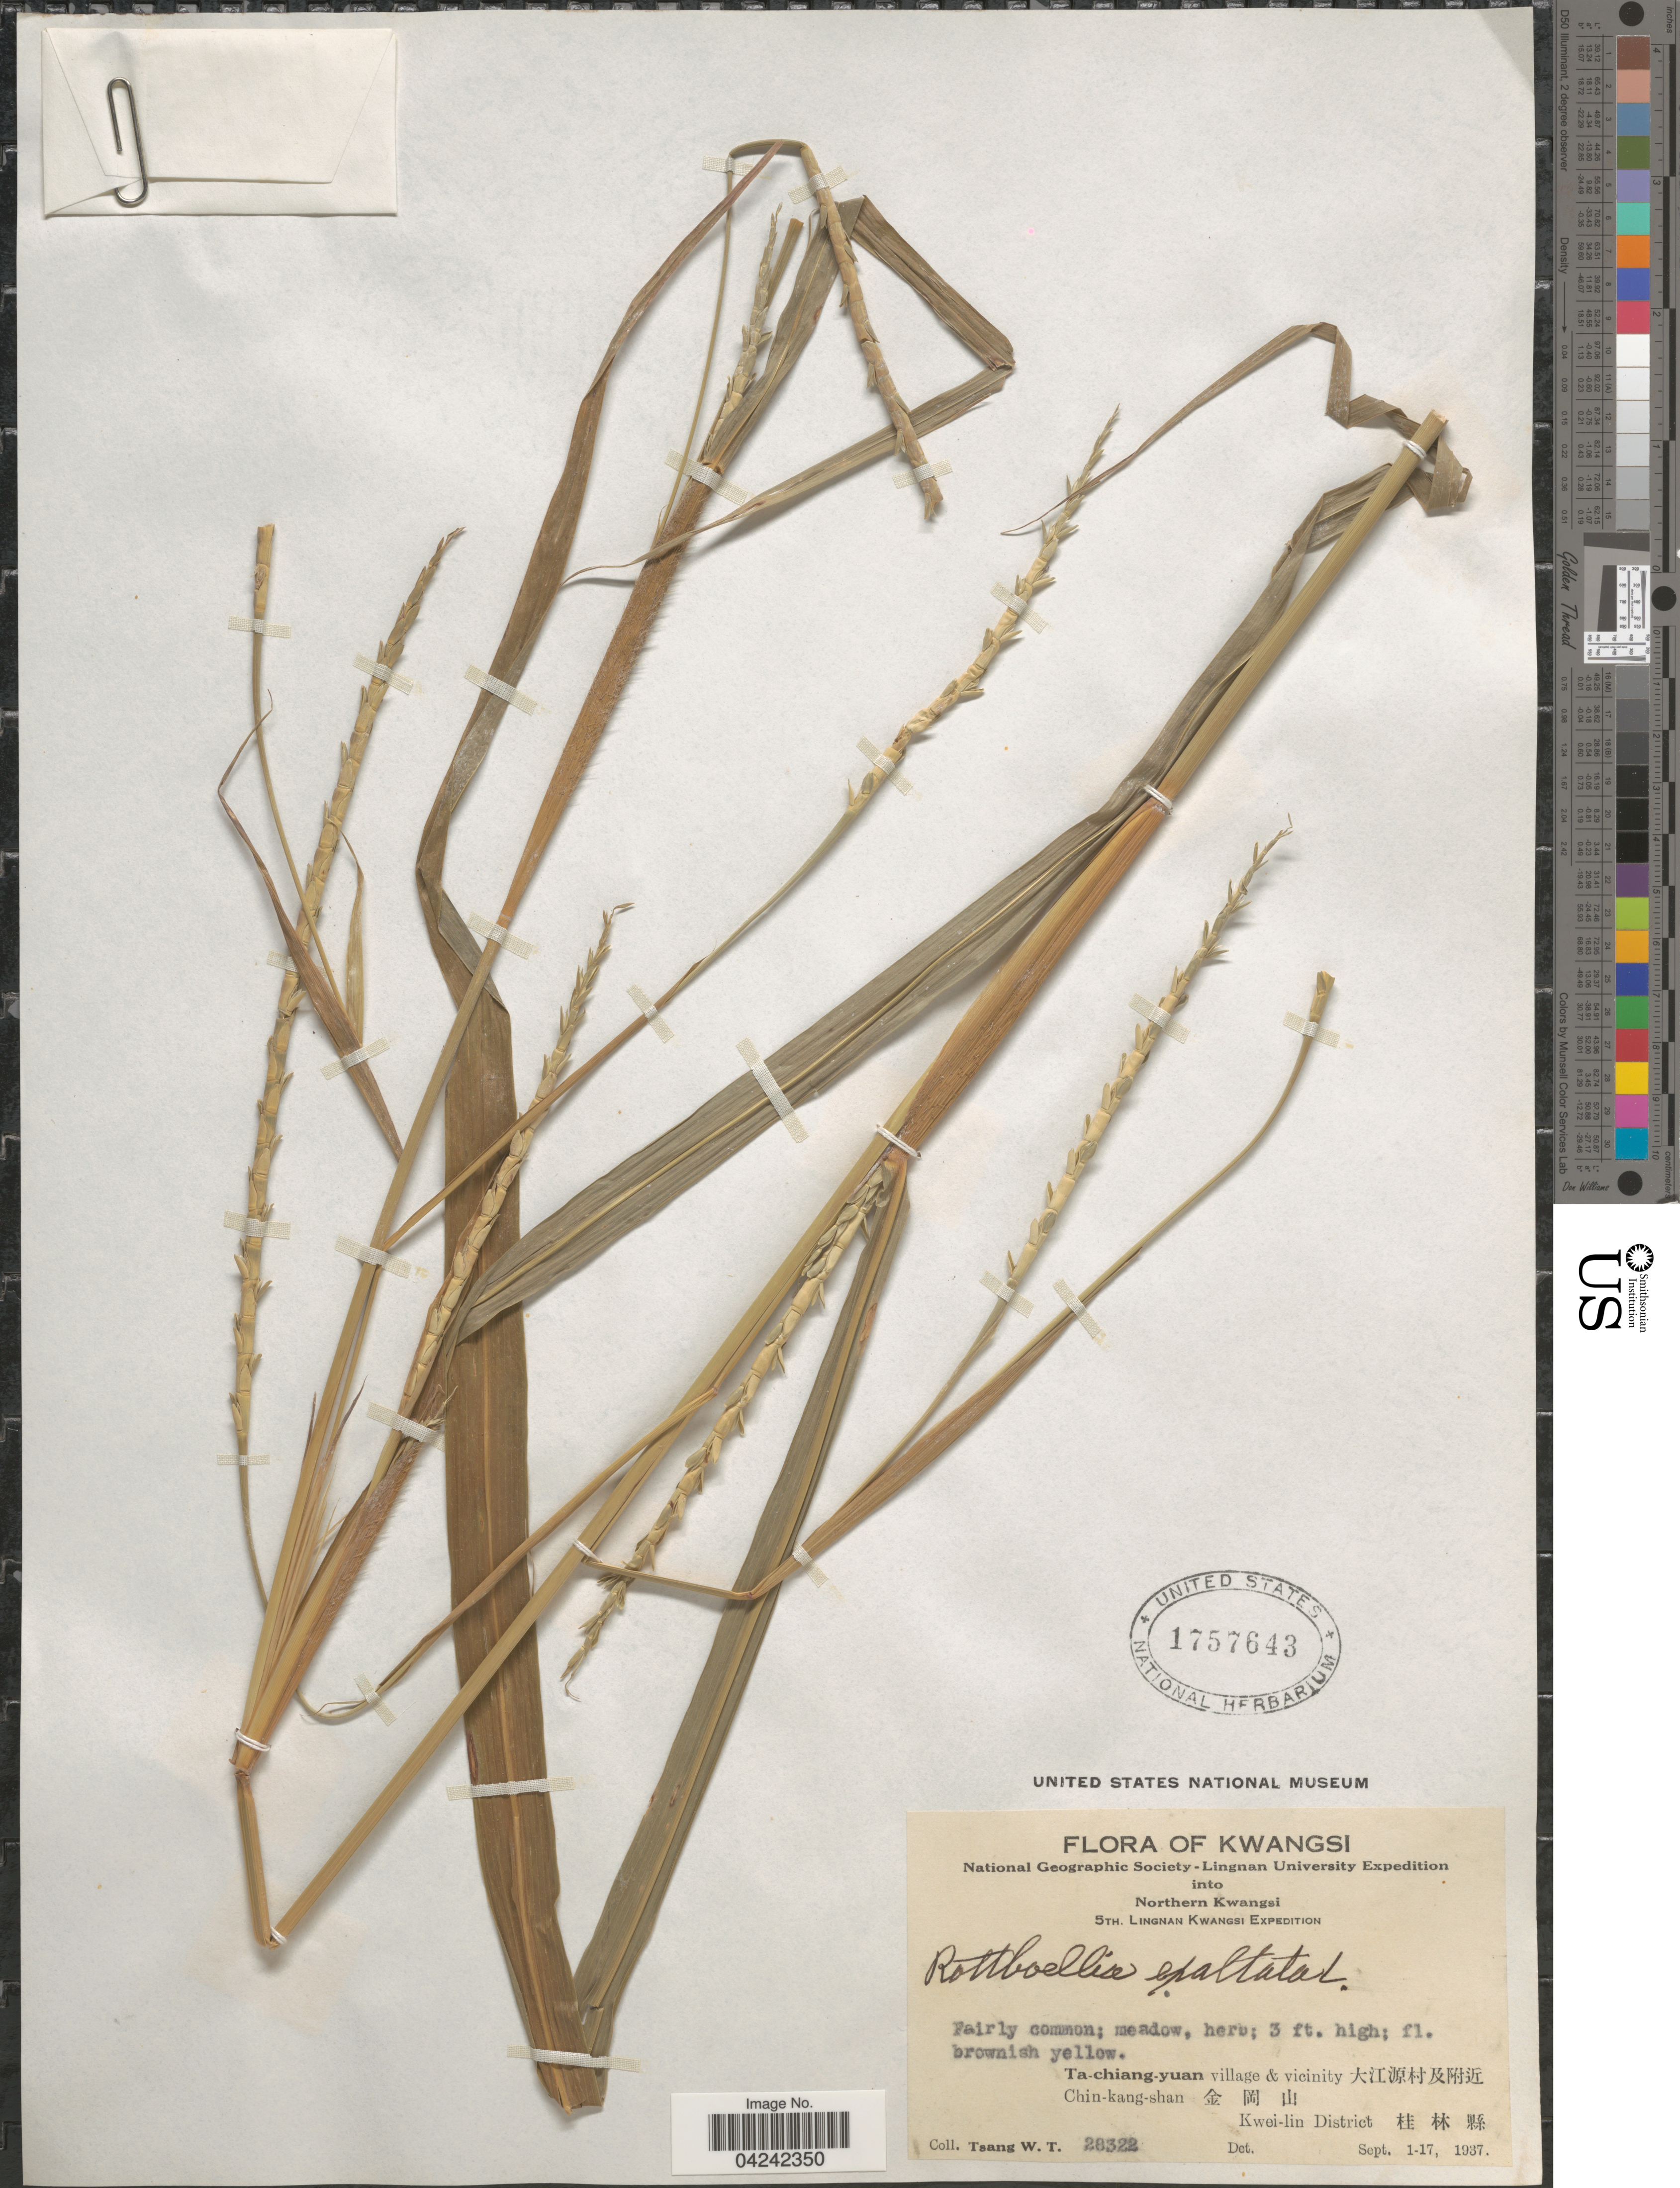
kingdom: Plantae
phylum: Tracheophyta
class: Liliopsida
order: Poales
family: Poaceae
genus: Rottboellia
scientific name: Rottboellia cochinchinensis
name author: (Lour.) Clayton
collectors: W. T. Tsang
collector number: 2832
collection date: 1937-09-01/1937-09-17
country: China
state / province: Guangxi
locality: Kwangsi. National Geographic Society-Lingnan University E[Foreign script]pedition into Northern Kwangsi 5th. Lingnan Kwangsi E[Foreign script]pedition. Ta-chiang-yuan village & vicinity [Foreign script] Chin-kang-shan [Foreign script]. Kwei-lin District [Foreign script].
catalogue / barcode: US 1757643